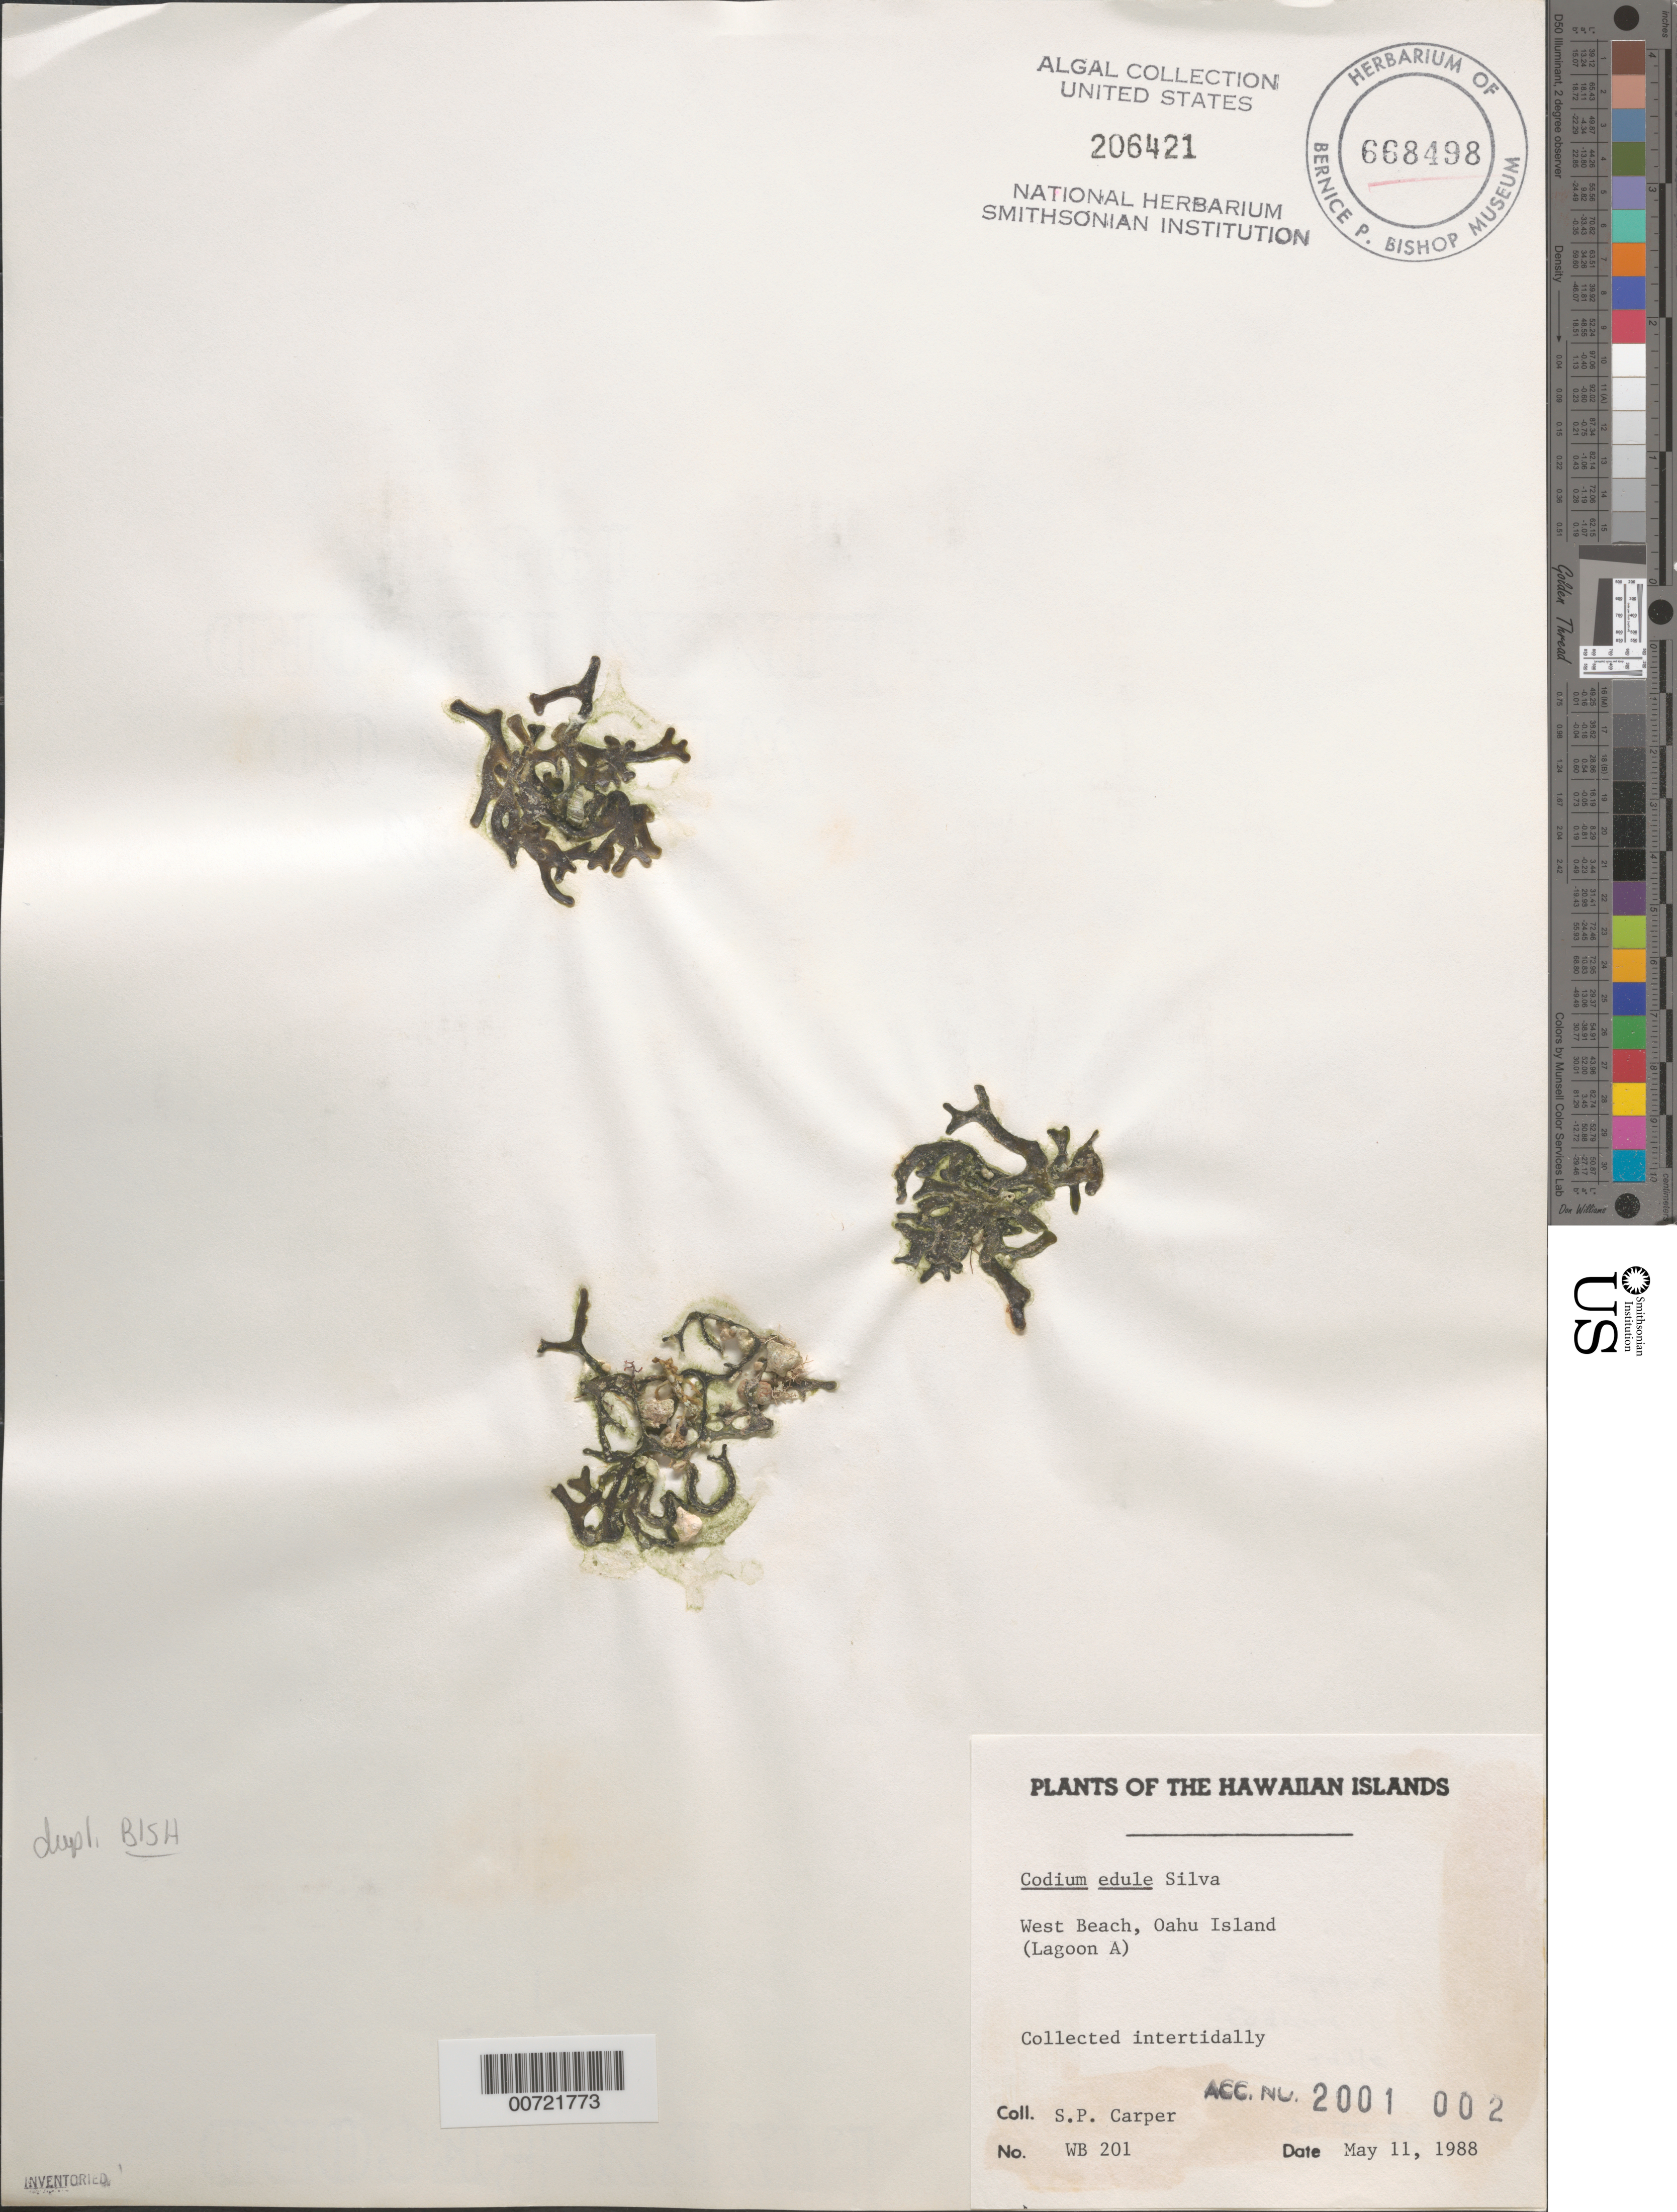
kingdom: Plantae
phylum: Chlorophyta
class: Ulvophyceae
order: Bryopsidales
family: Codiaceae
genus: Codium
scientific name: Codium edule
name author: P.C. Silva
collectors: S. Carper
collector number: WB 201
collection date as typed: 11 May 1988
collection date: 1988-05-11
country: United States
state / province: Hawaii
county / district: Honolulu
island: Oahu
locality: West Beach (Lagoon A)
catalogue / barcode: US 206421